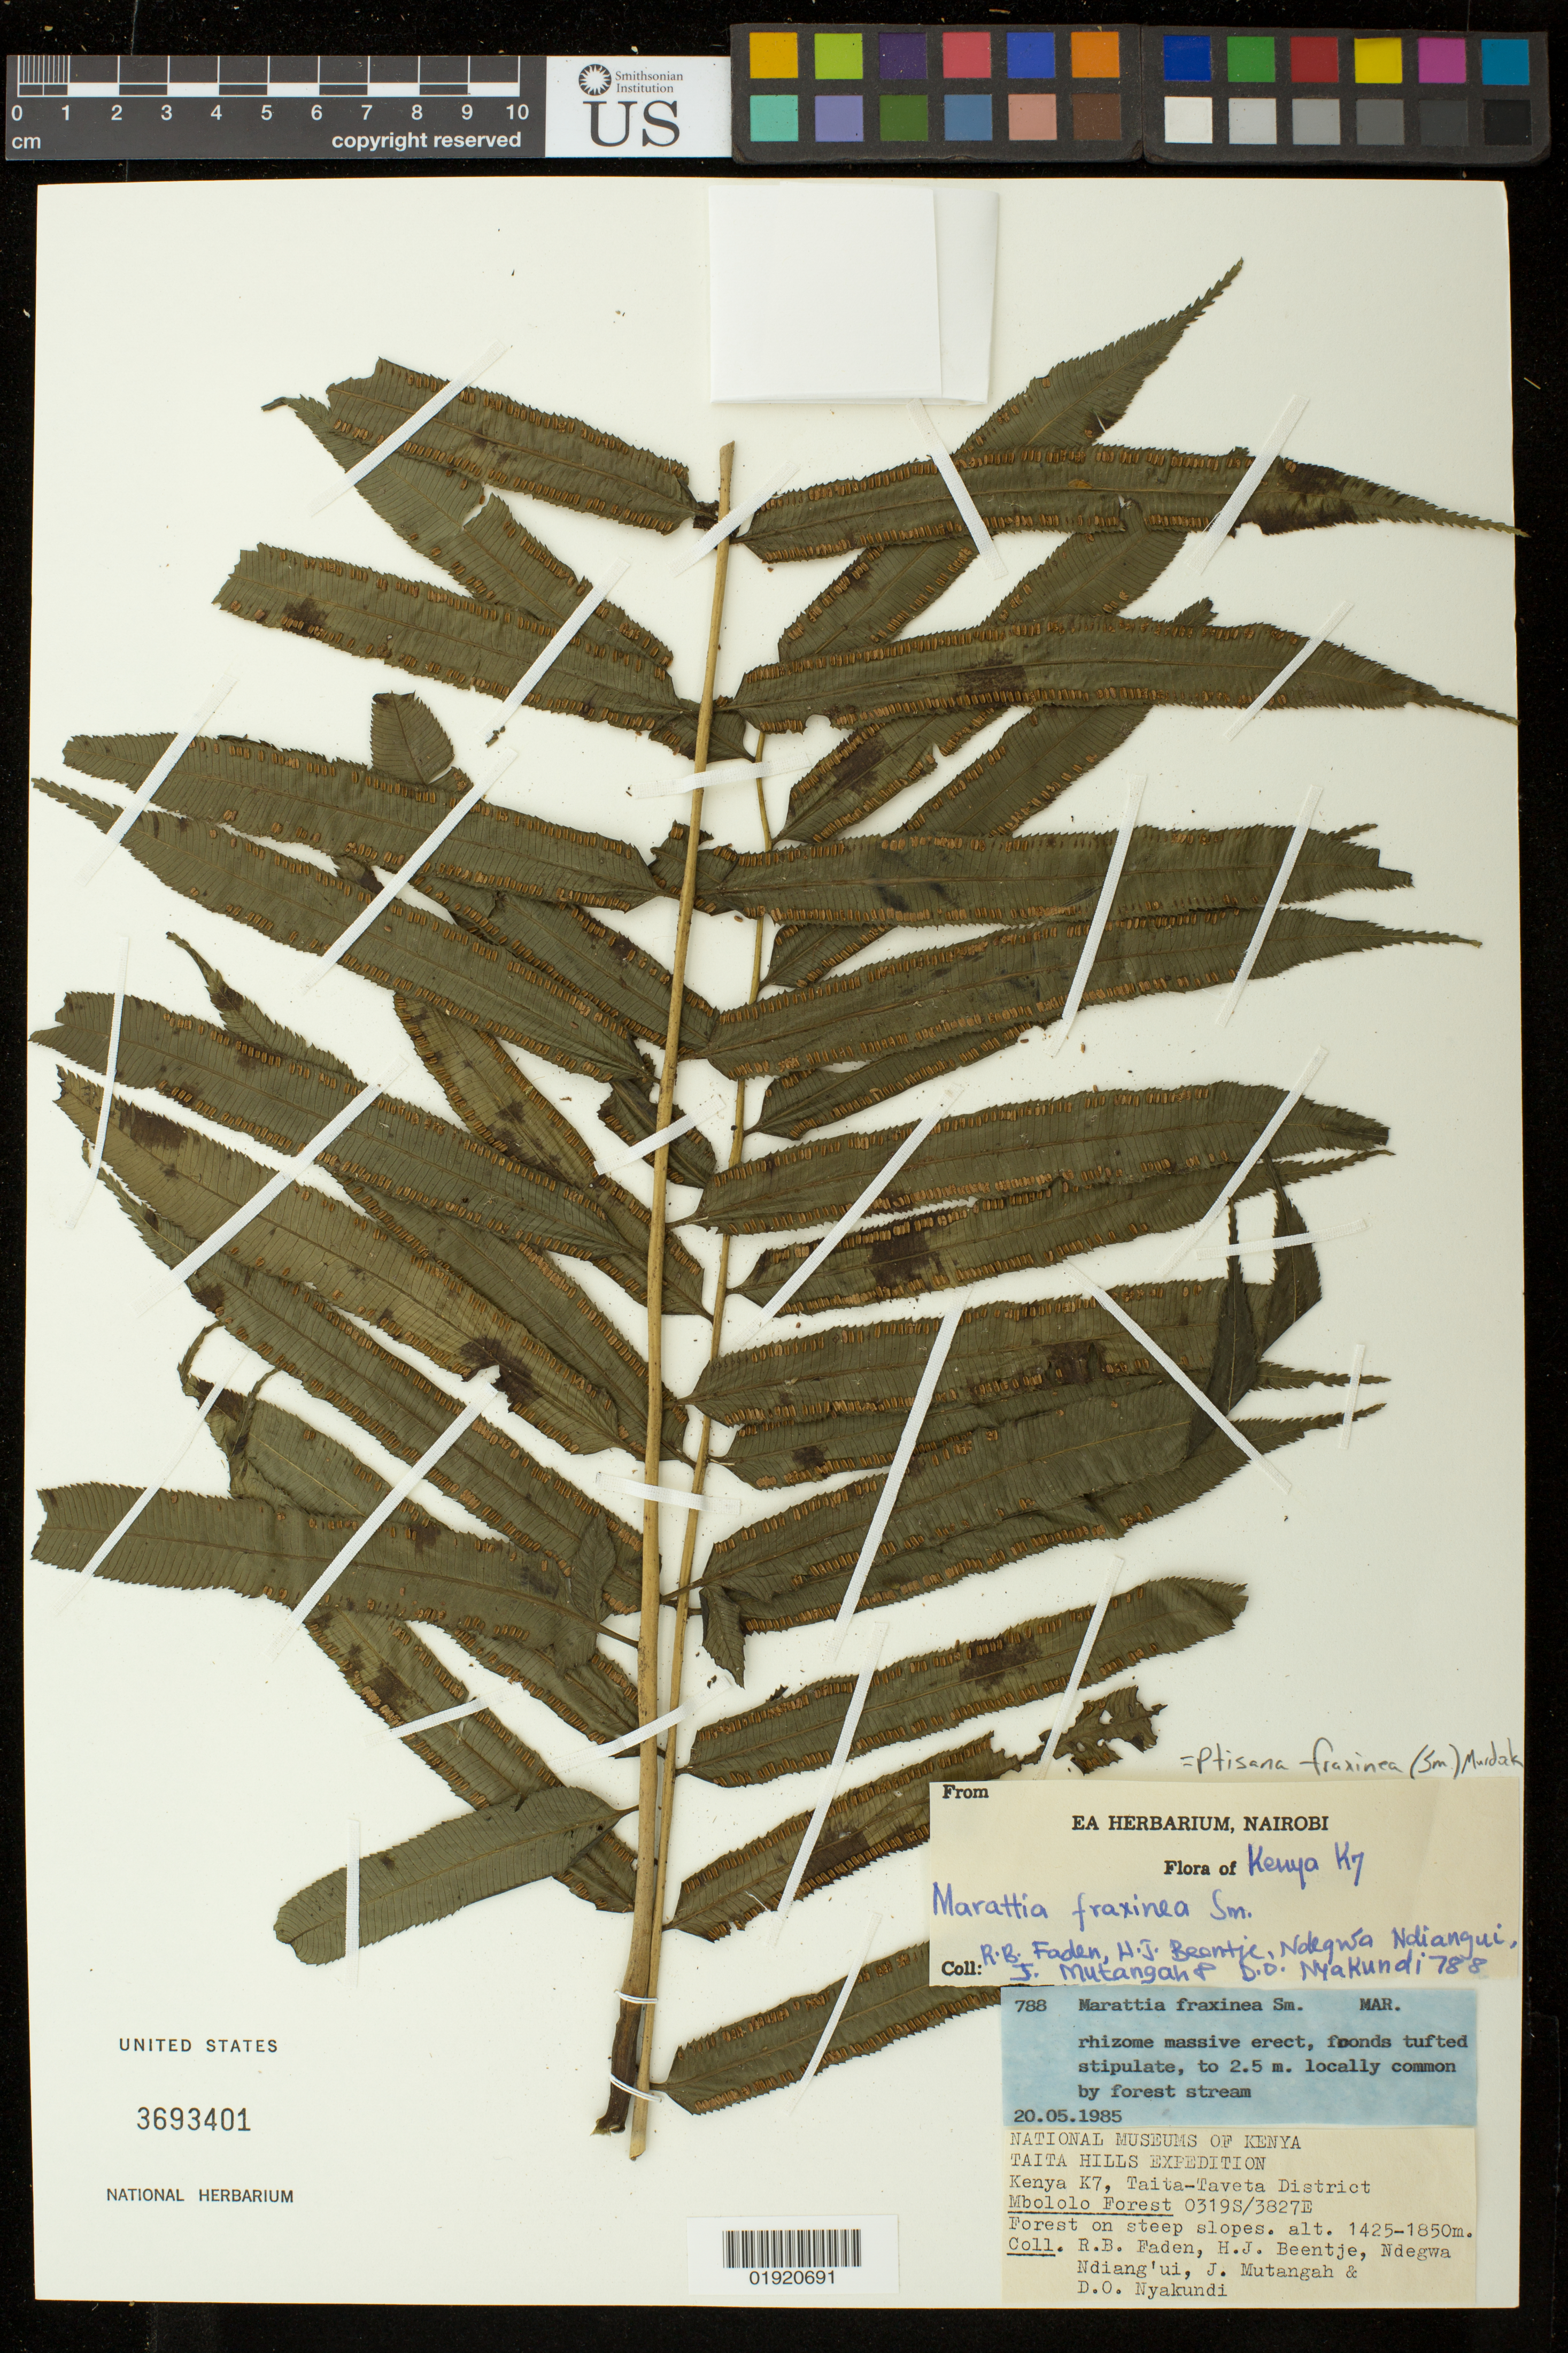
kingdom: Plantae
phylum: Tracheophyta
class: Polypodiopsida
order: Marattiales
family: Marattiaceae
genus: Ptisana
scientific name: Ptisana fraxinea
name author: (Sm.) Murdock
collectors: R. B. Faden, H. J. Beentje, Ndegwa Ndiang'ui, J. Mutangah & D. Nyakundi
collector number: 788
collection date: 1985-05-20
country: Kenya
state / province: Taita Taveta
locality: Kenya K7, Taita-Taveta District. Taita Hills.Mbololo Forest.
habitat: Forest on steep slopes.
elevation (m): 1425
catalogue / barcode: US 3693401